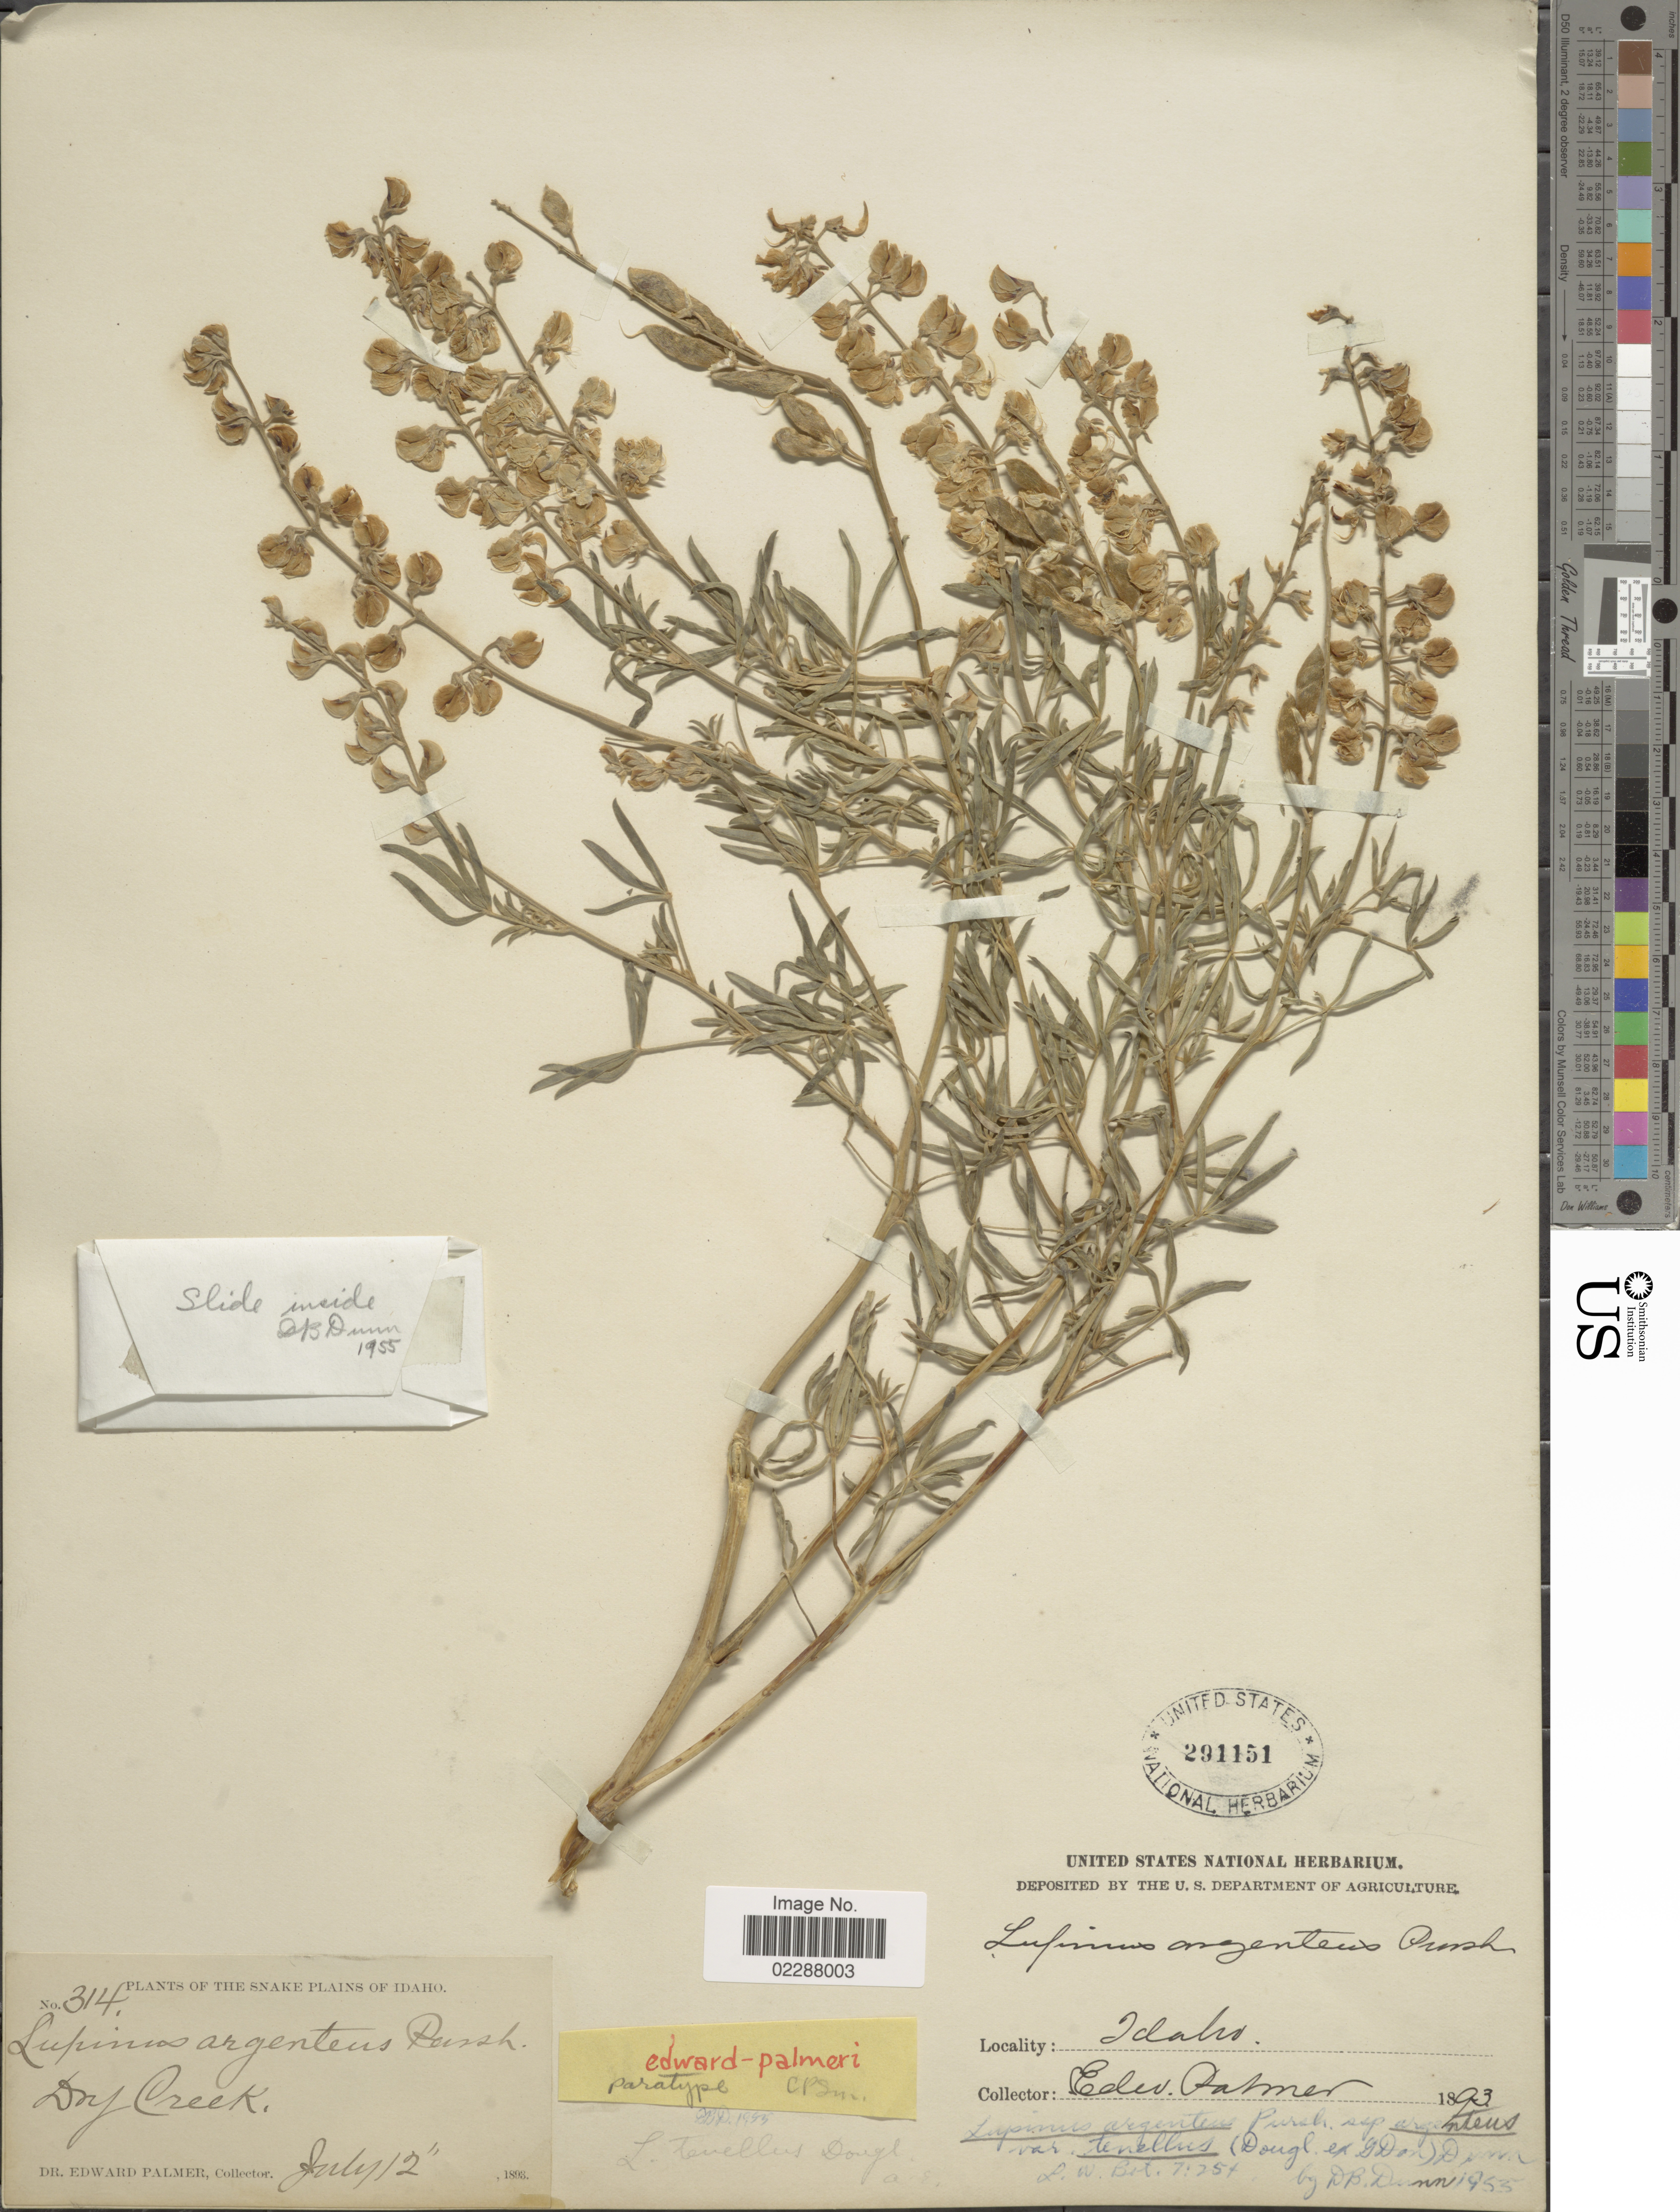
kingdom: Plantae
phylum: Tracheophyta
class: Magnoliopsida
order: Fabales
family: Fabaceae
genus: Lupinus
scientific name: Lupinus tenellus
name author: Douglas ex G. Don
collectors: E. Palmer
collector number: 314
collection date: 1893-07-12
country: United States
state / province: Idaho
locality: Snake Plains, Dry Creek.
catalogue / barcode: US 291151